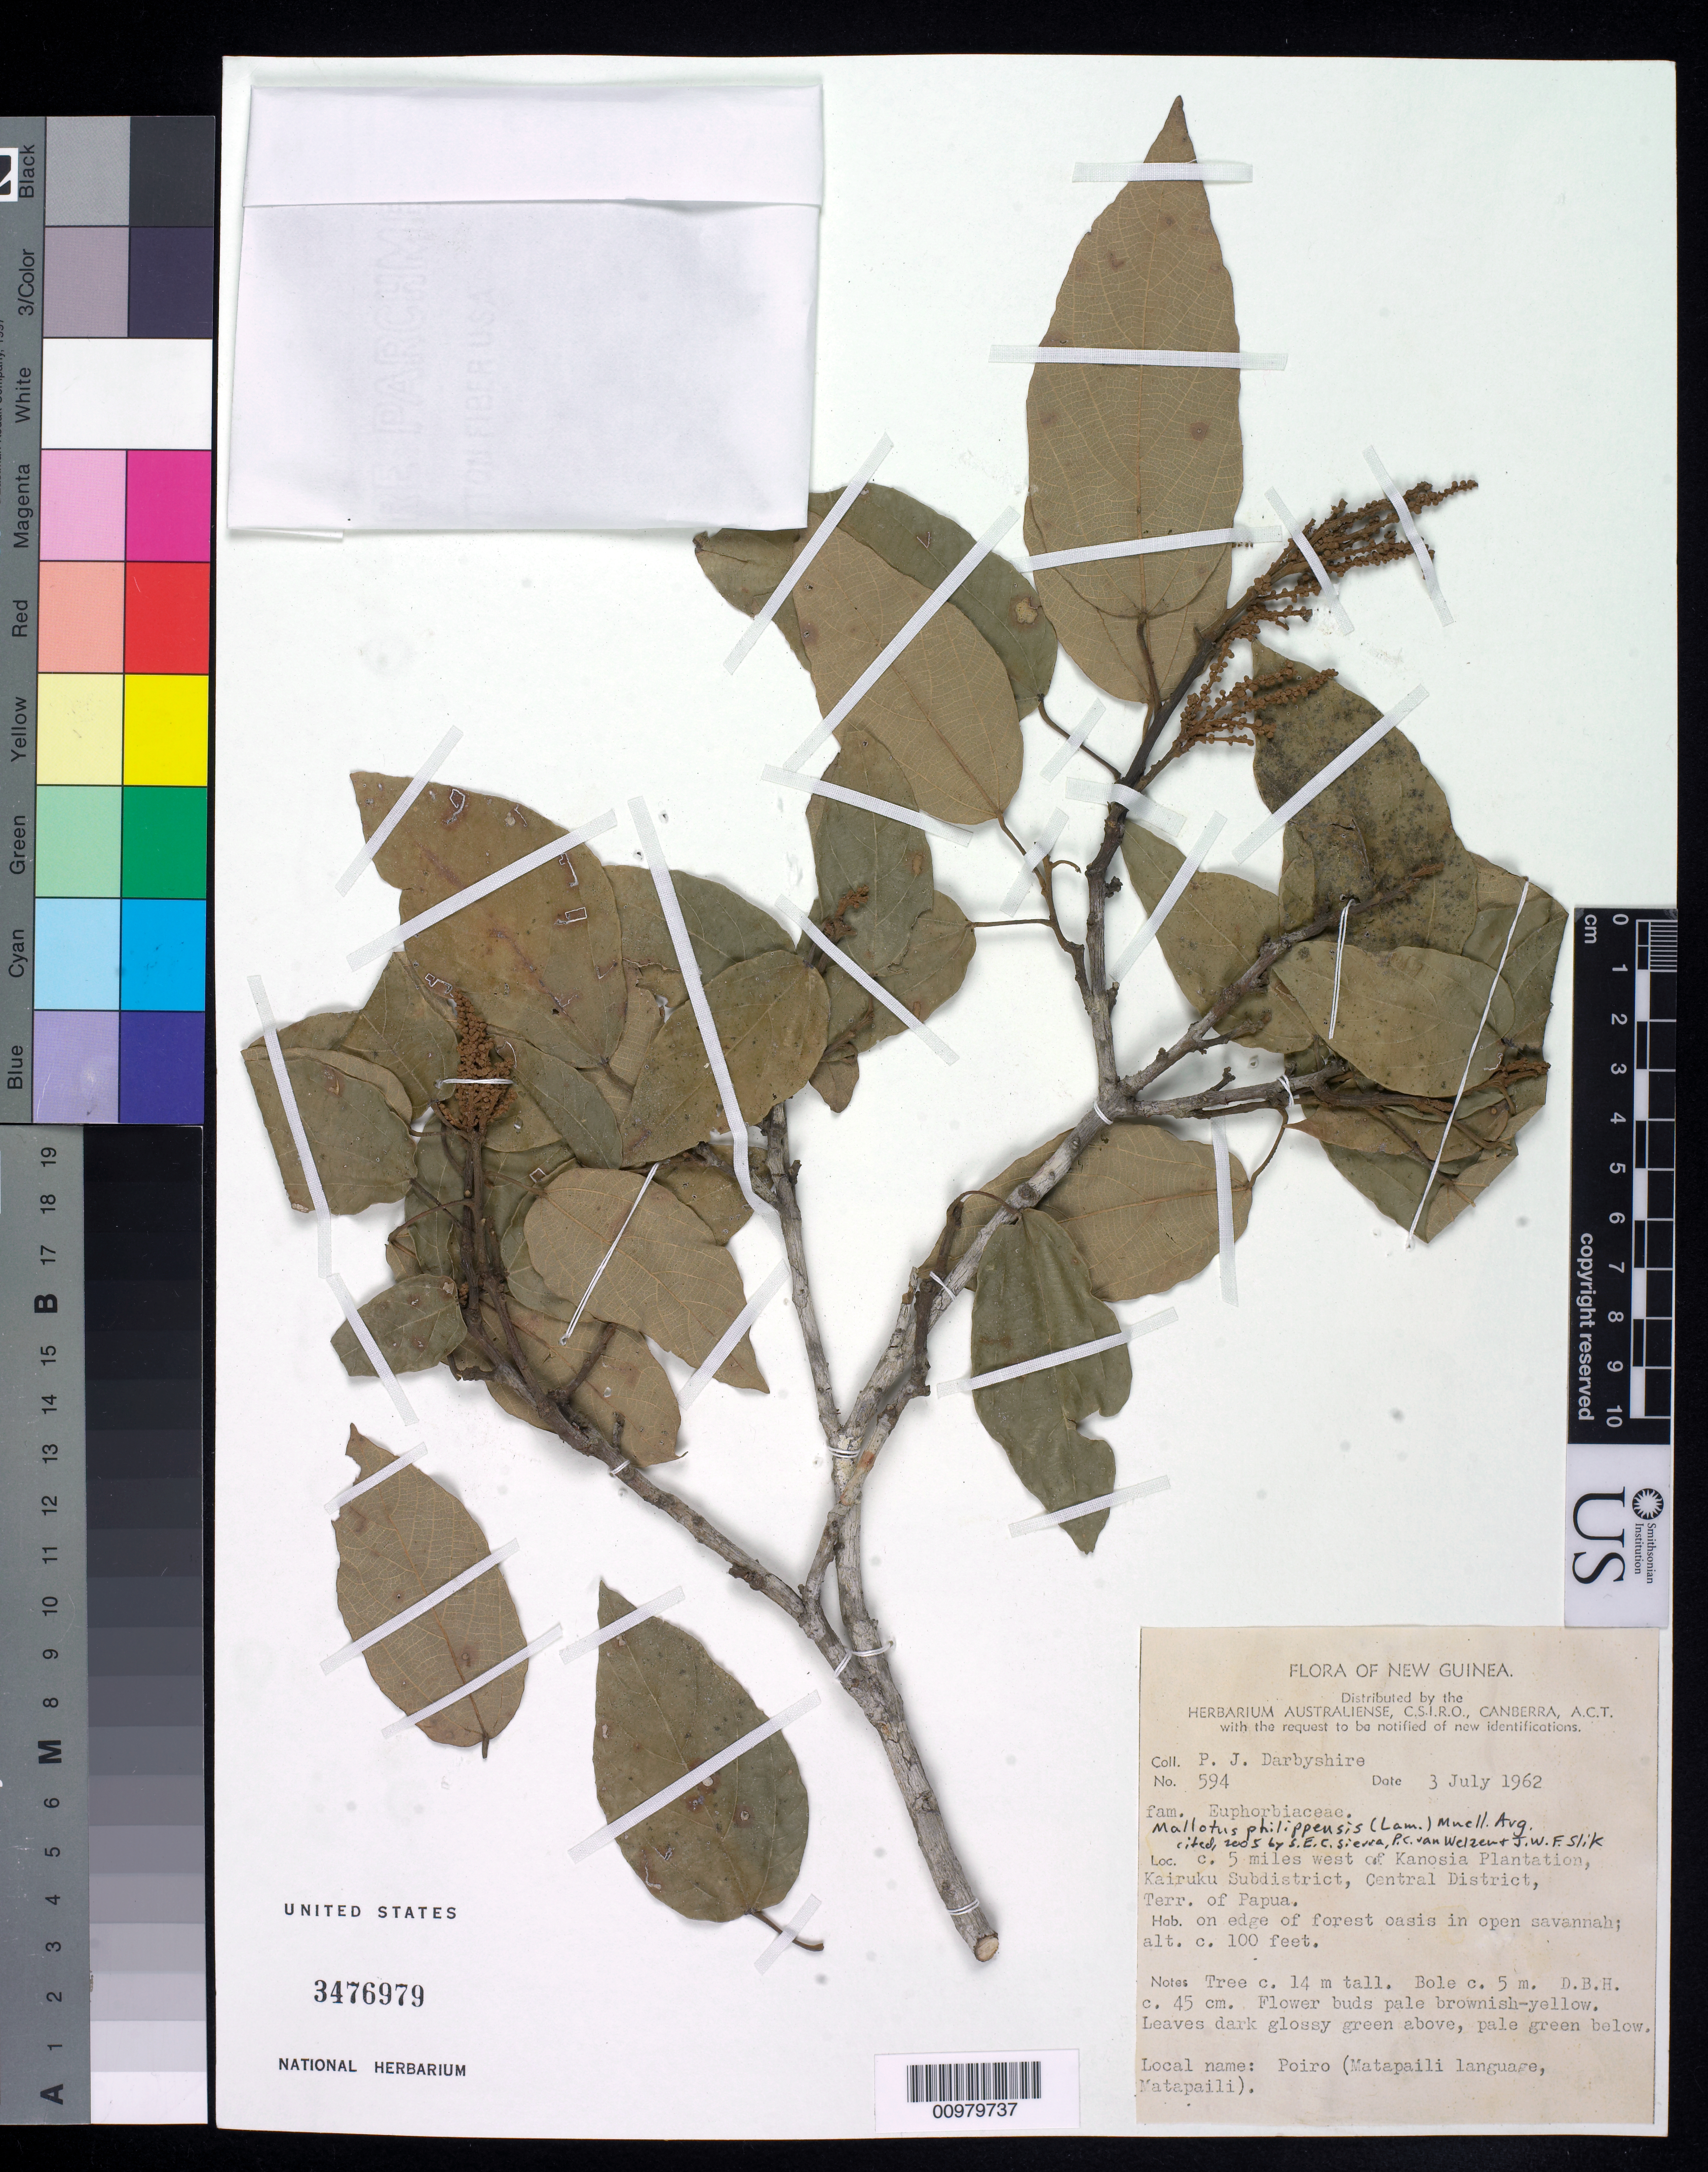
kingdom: Plantae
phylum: Tracheophyta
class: Magnoliopsida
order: Malpighiales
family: Euphorbiaceae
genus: Mallotus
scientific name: Mallotus philippensis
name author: (Lam.) Müll. Arg.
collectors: P. Darbyshire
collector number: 594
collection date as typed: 03 Jul 1962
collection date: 1962-07-03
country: Papua New Guinea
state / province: Central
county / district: Kairuku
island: New Guinea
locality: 5 miles west of Kanosia Plantation, Kairuku Subdistrict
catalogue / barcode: US 3476979